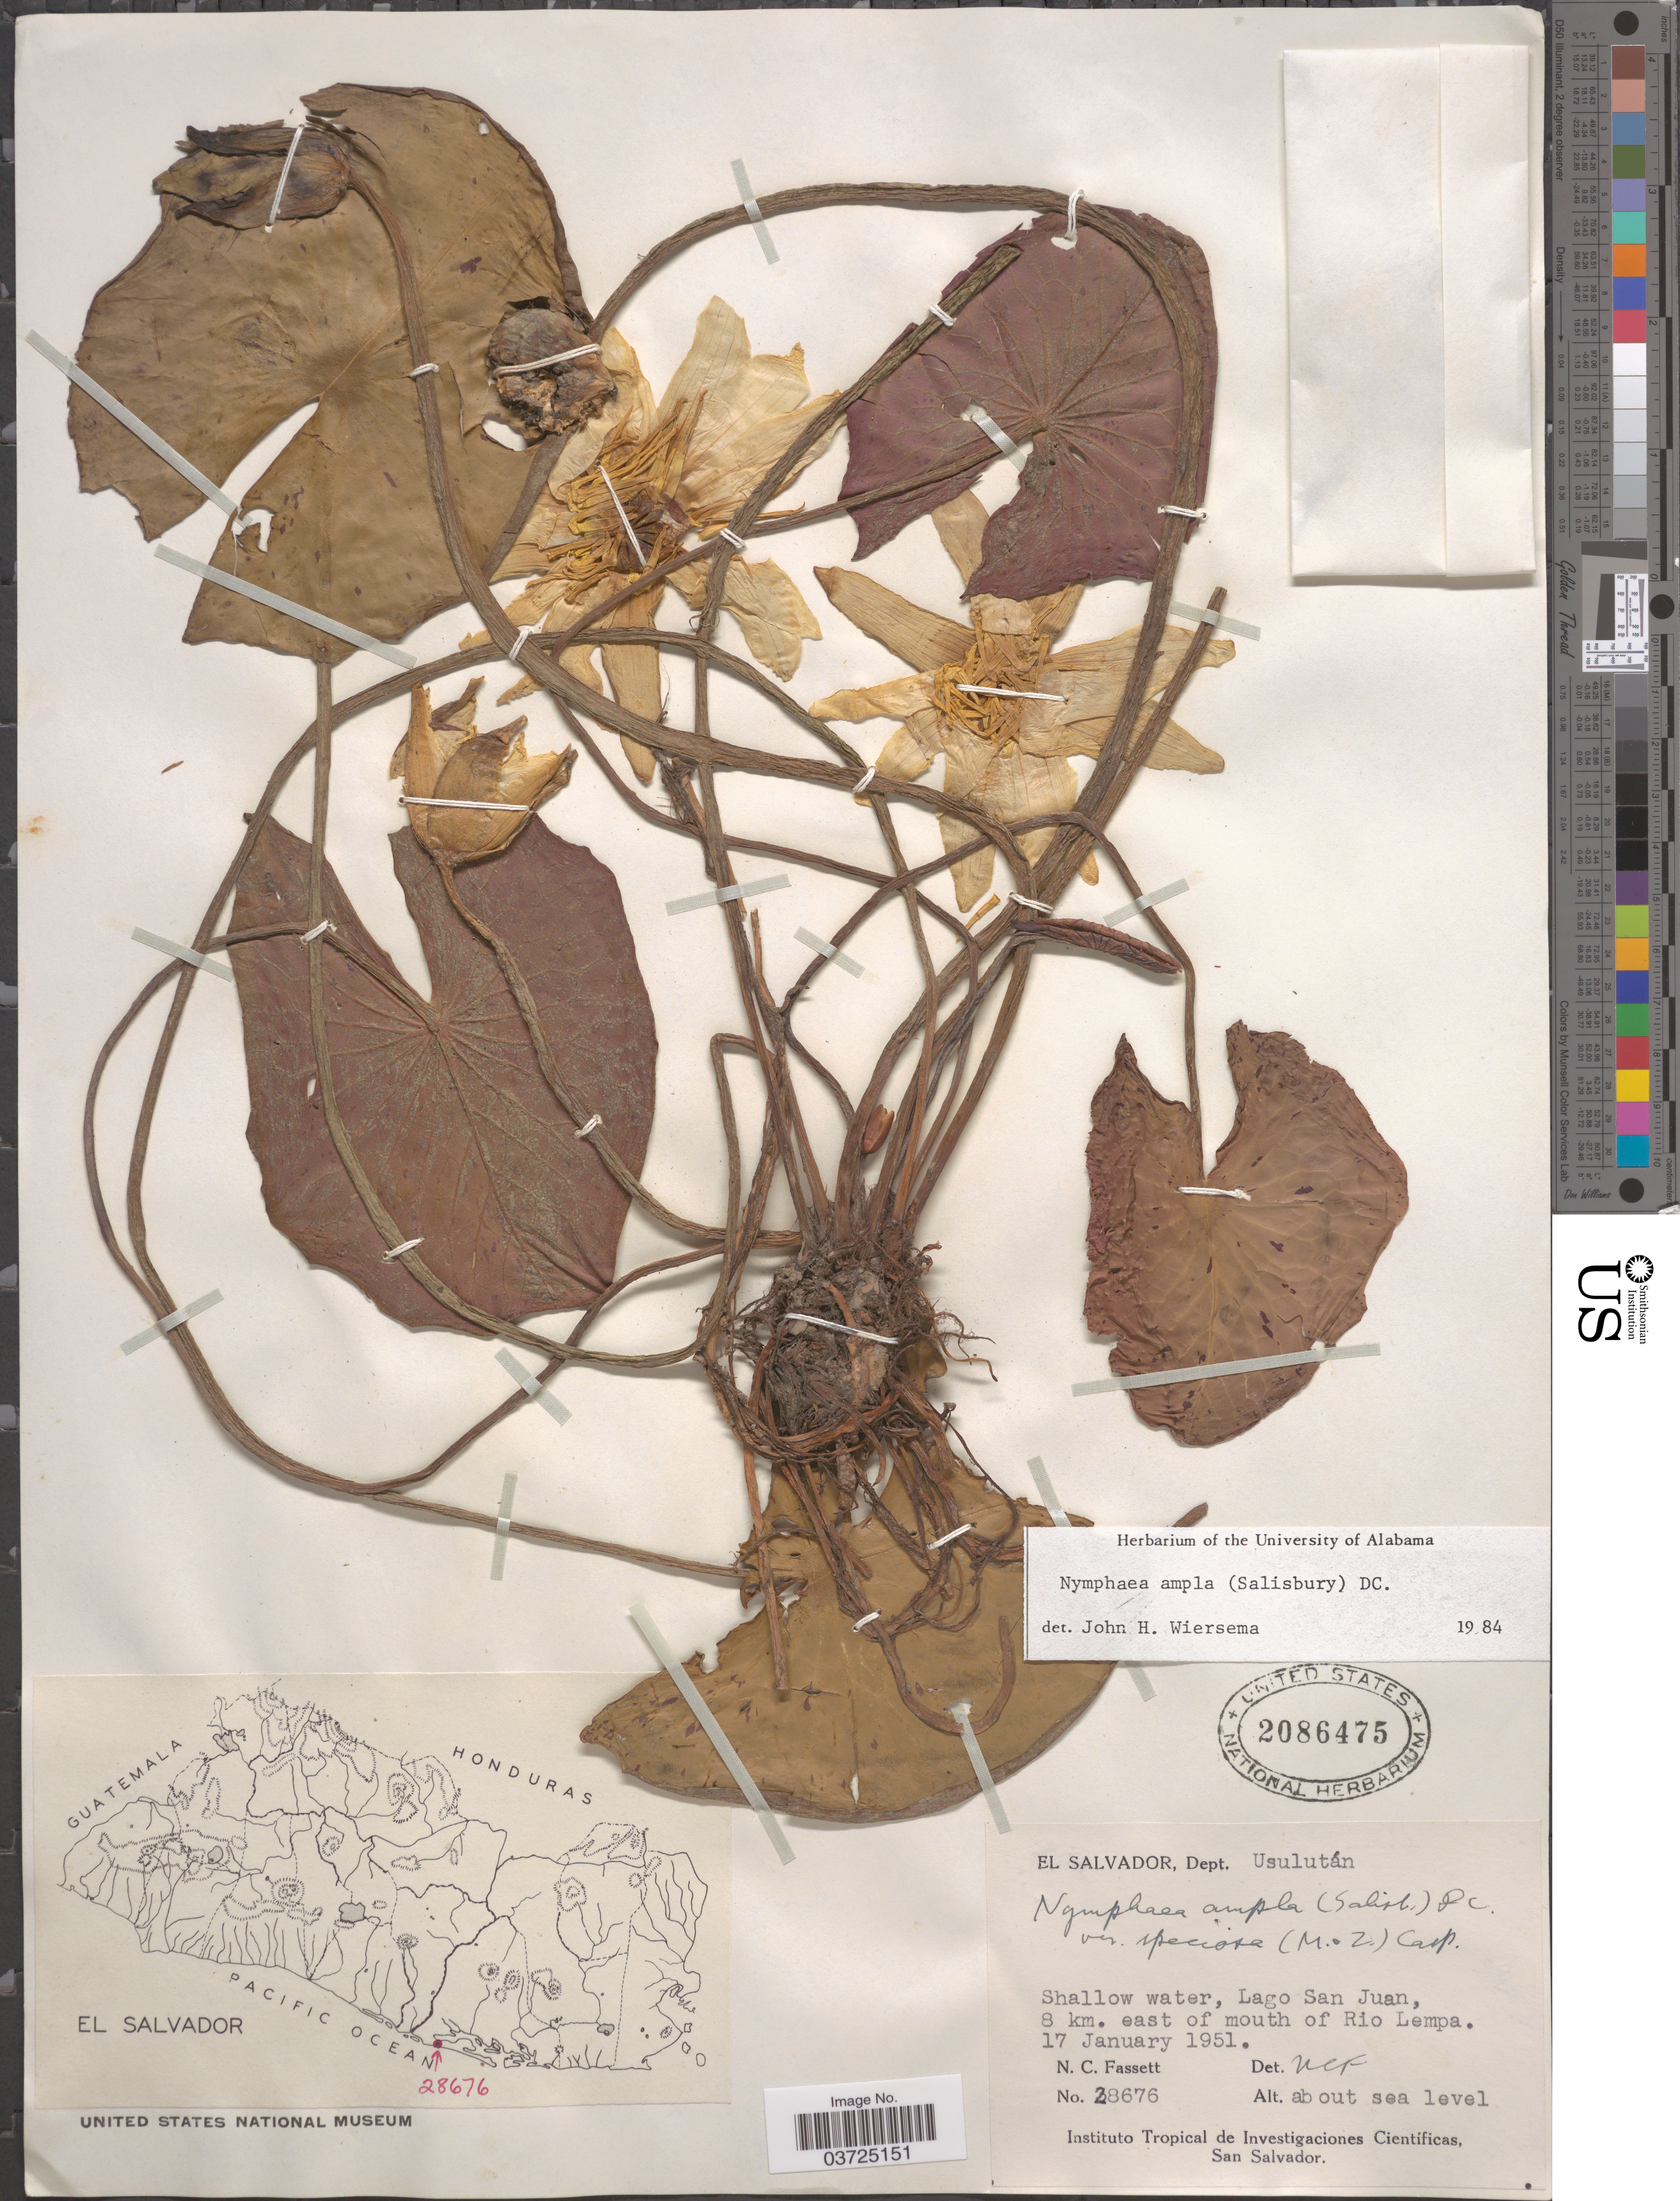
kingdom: Plantae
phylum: Tracheophyta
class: Magnoliopsida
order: Nymphaeales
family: Nymphaeaceae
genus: Nymphaea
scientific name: Nymphaea ampla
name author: (Salisb.) DC.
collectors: N. C. Fassett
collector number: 28676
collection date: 1951-01-17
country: El Salvador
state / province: Usulutan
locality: Dept. Usulután. Lago San Juan, 8 km. east of mouth of Rio Lempa.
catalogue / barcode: US 2086475